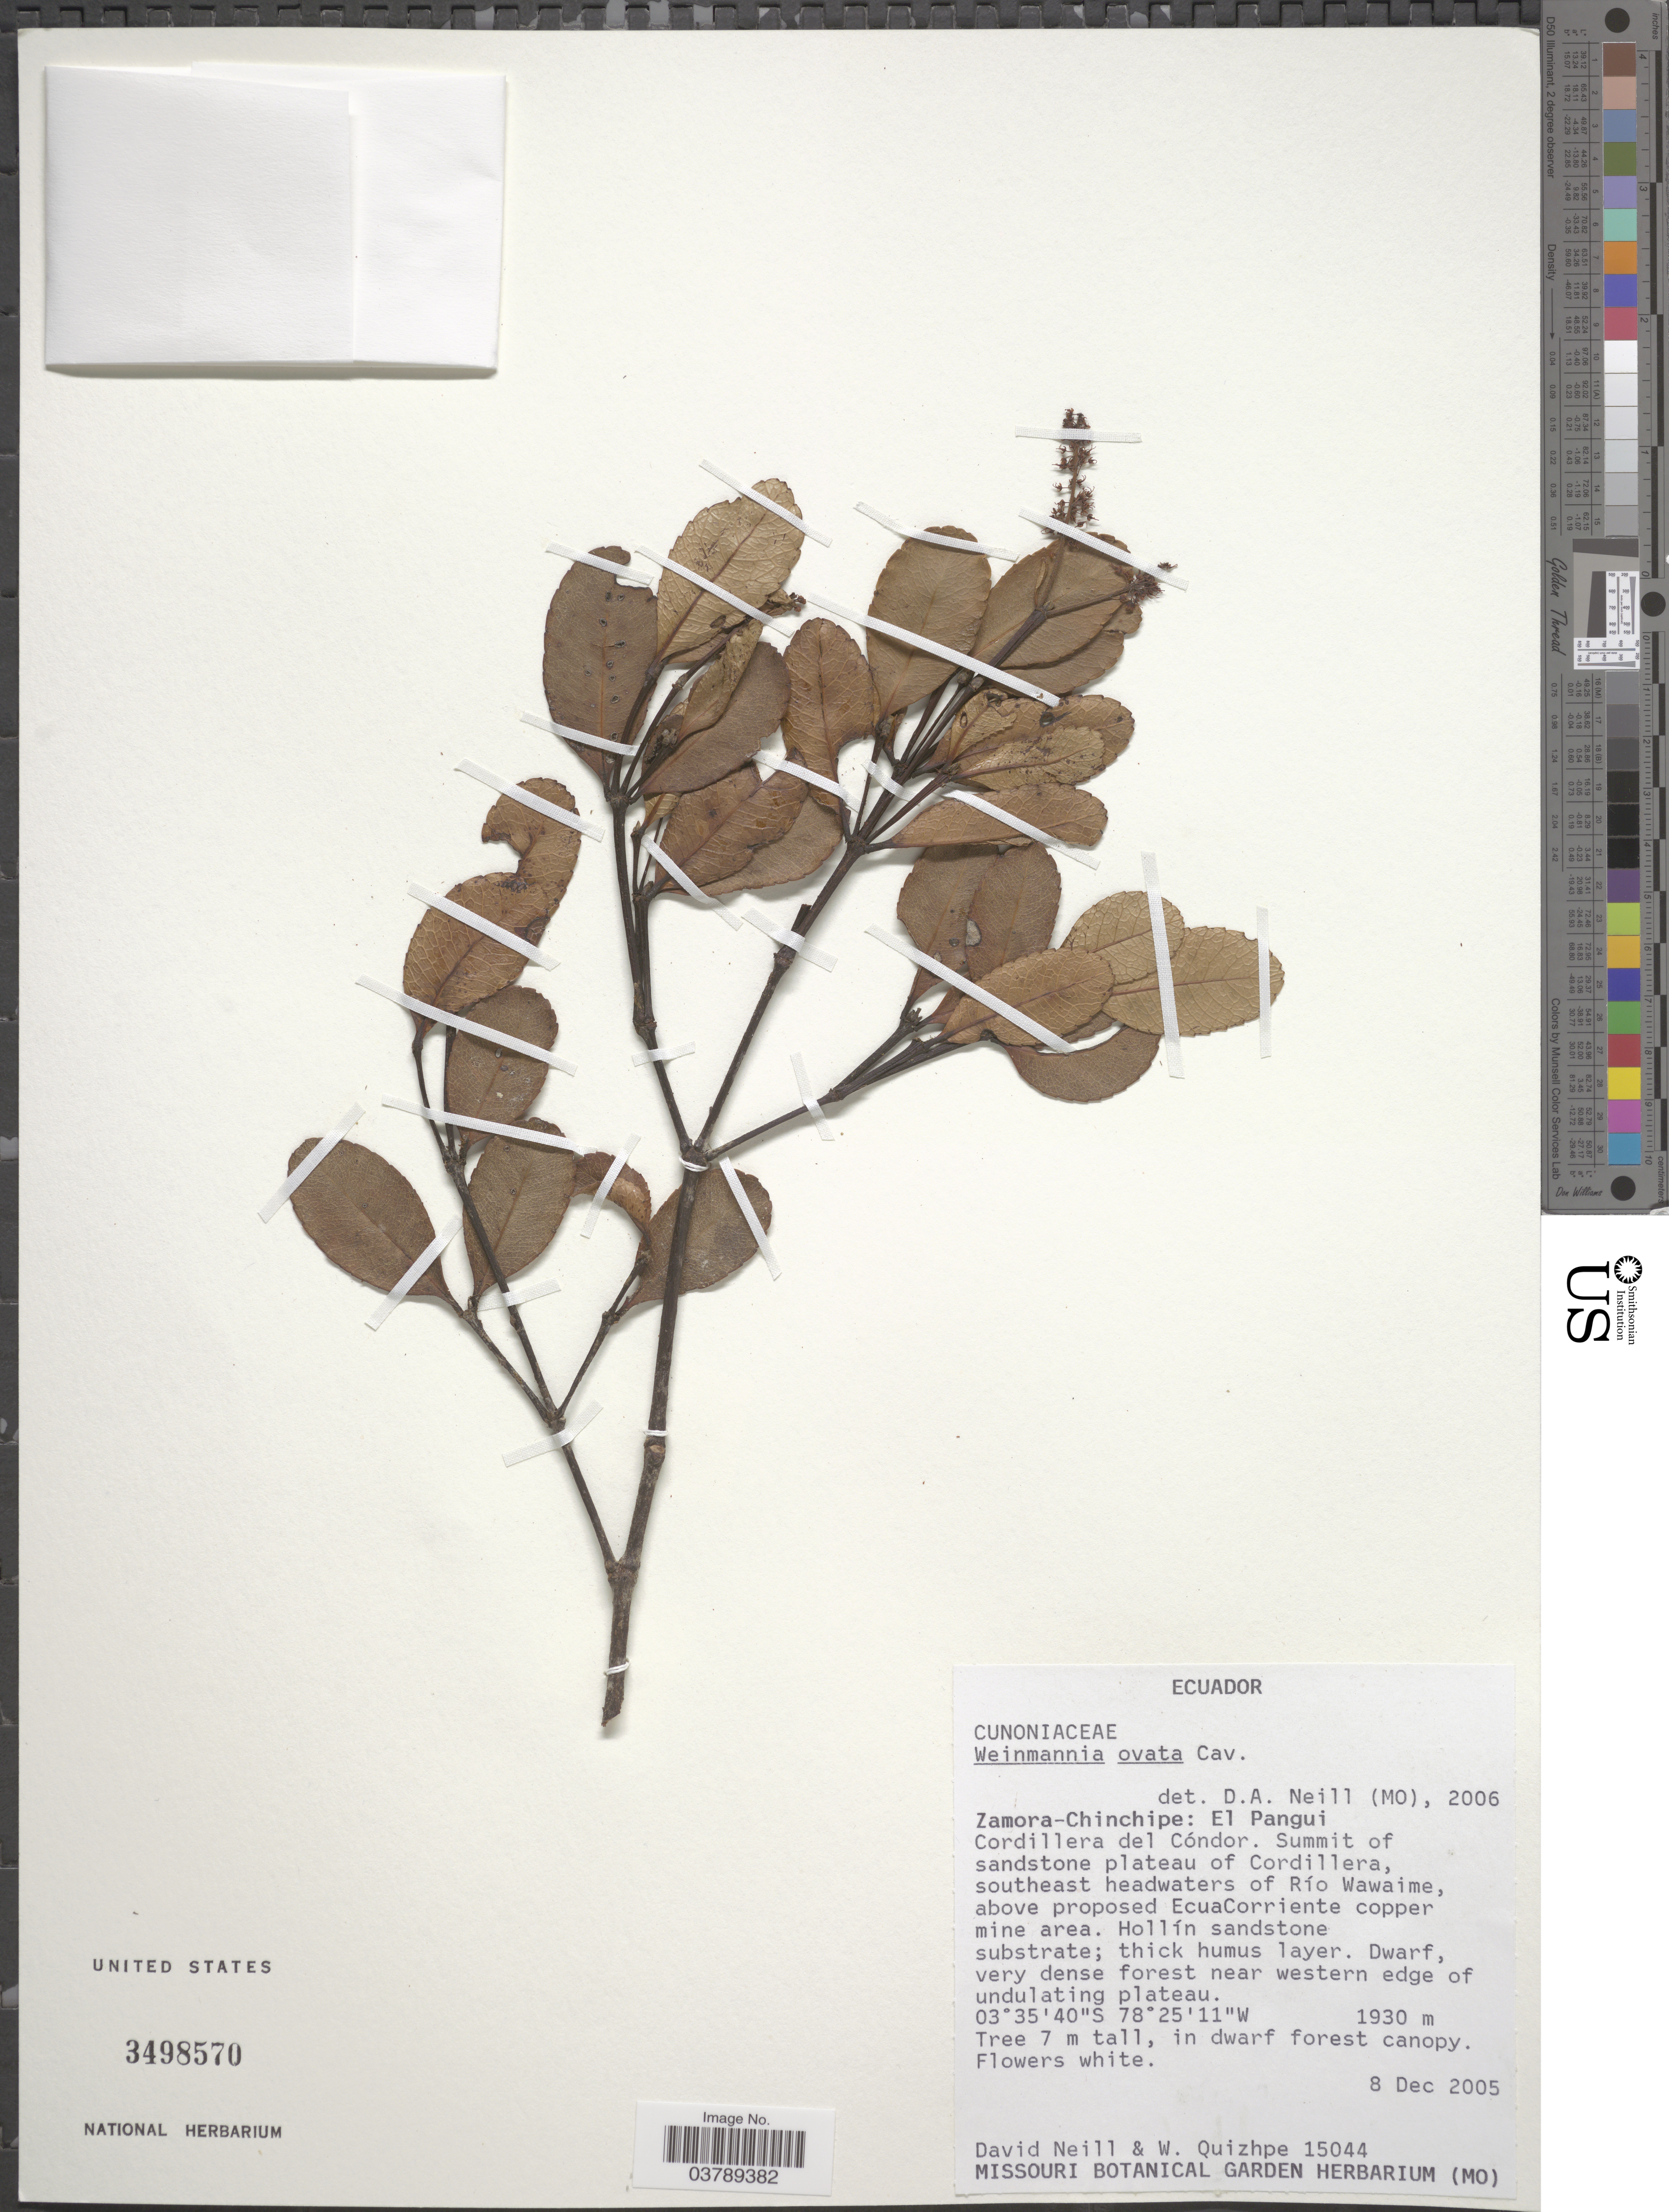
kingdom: Plantae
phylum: Tracheophyta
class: Magnoliopsida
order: Oxalidales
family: Cunoniaceae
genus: Weinmannia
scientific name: Weinmannia ovata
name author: Cav.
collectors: D. Neill & W. Quizhpe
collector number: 15044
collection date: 2005-12-08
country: Ecuador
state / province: Zamora-Chinchipe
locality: El Pangui. Cordillera del Cóndor. Summit of sandstone plateau of Cordillera, southeast headwaters of Río Wawaime, above proposed EcuaCorriente copper mine area. Hollín sandstone substrate.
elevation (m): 1930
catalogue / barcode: US 3498570